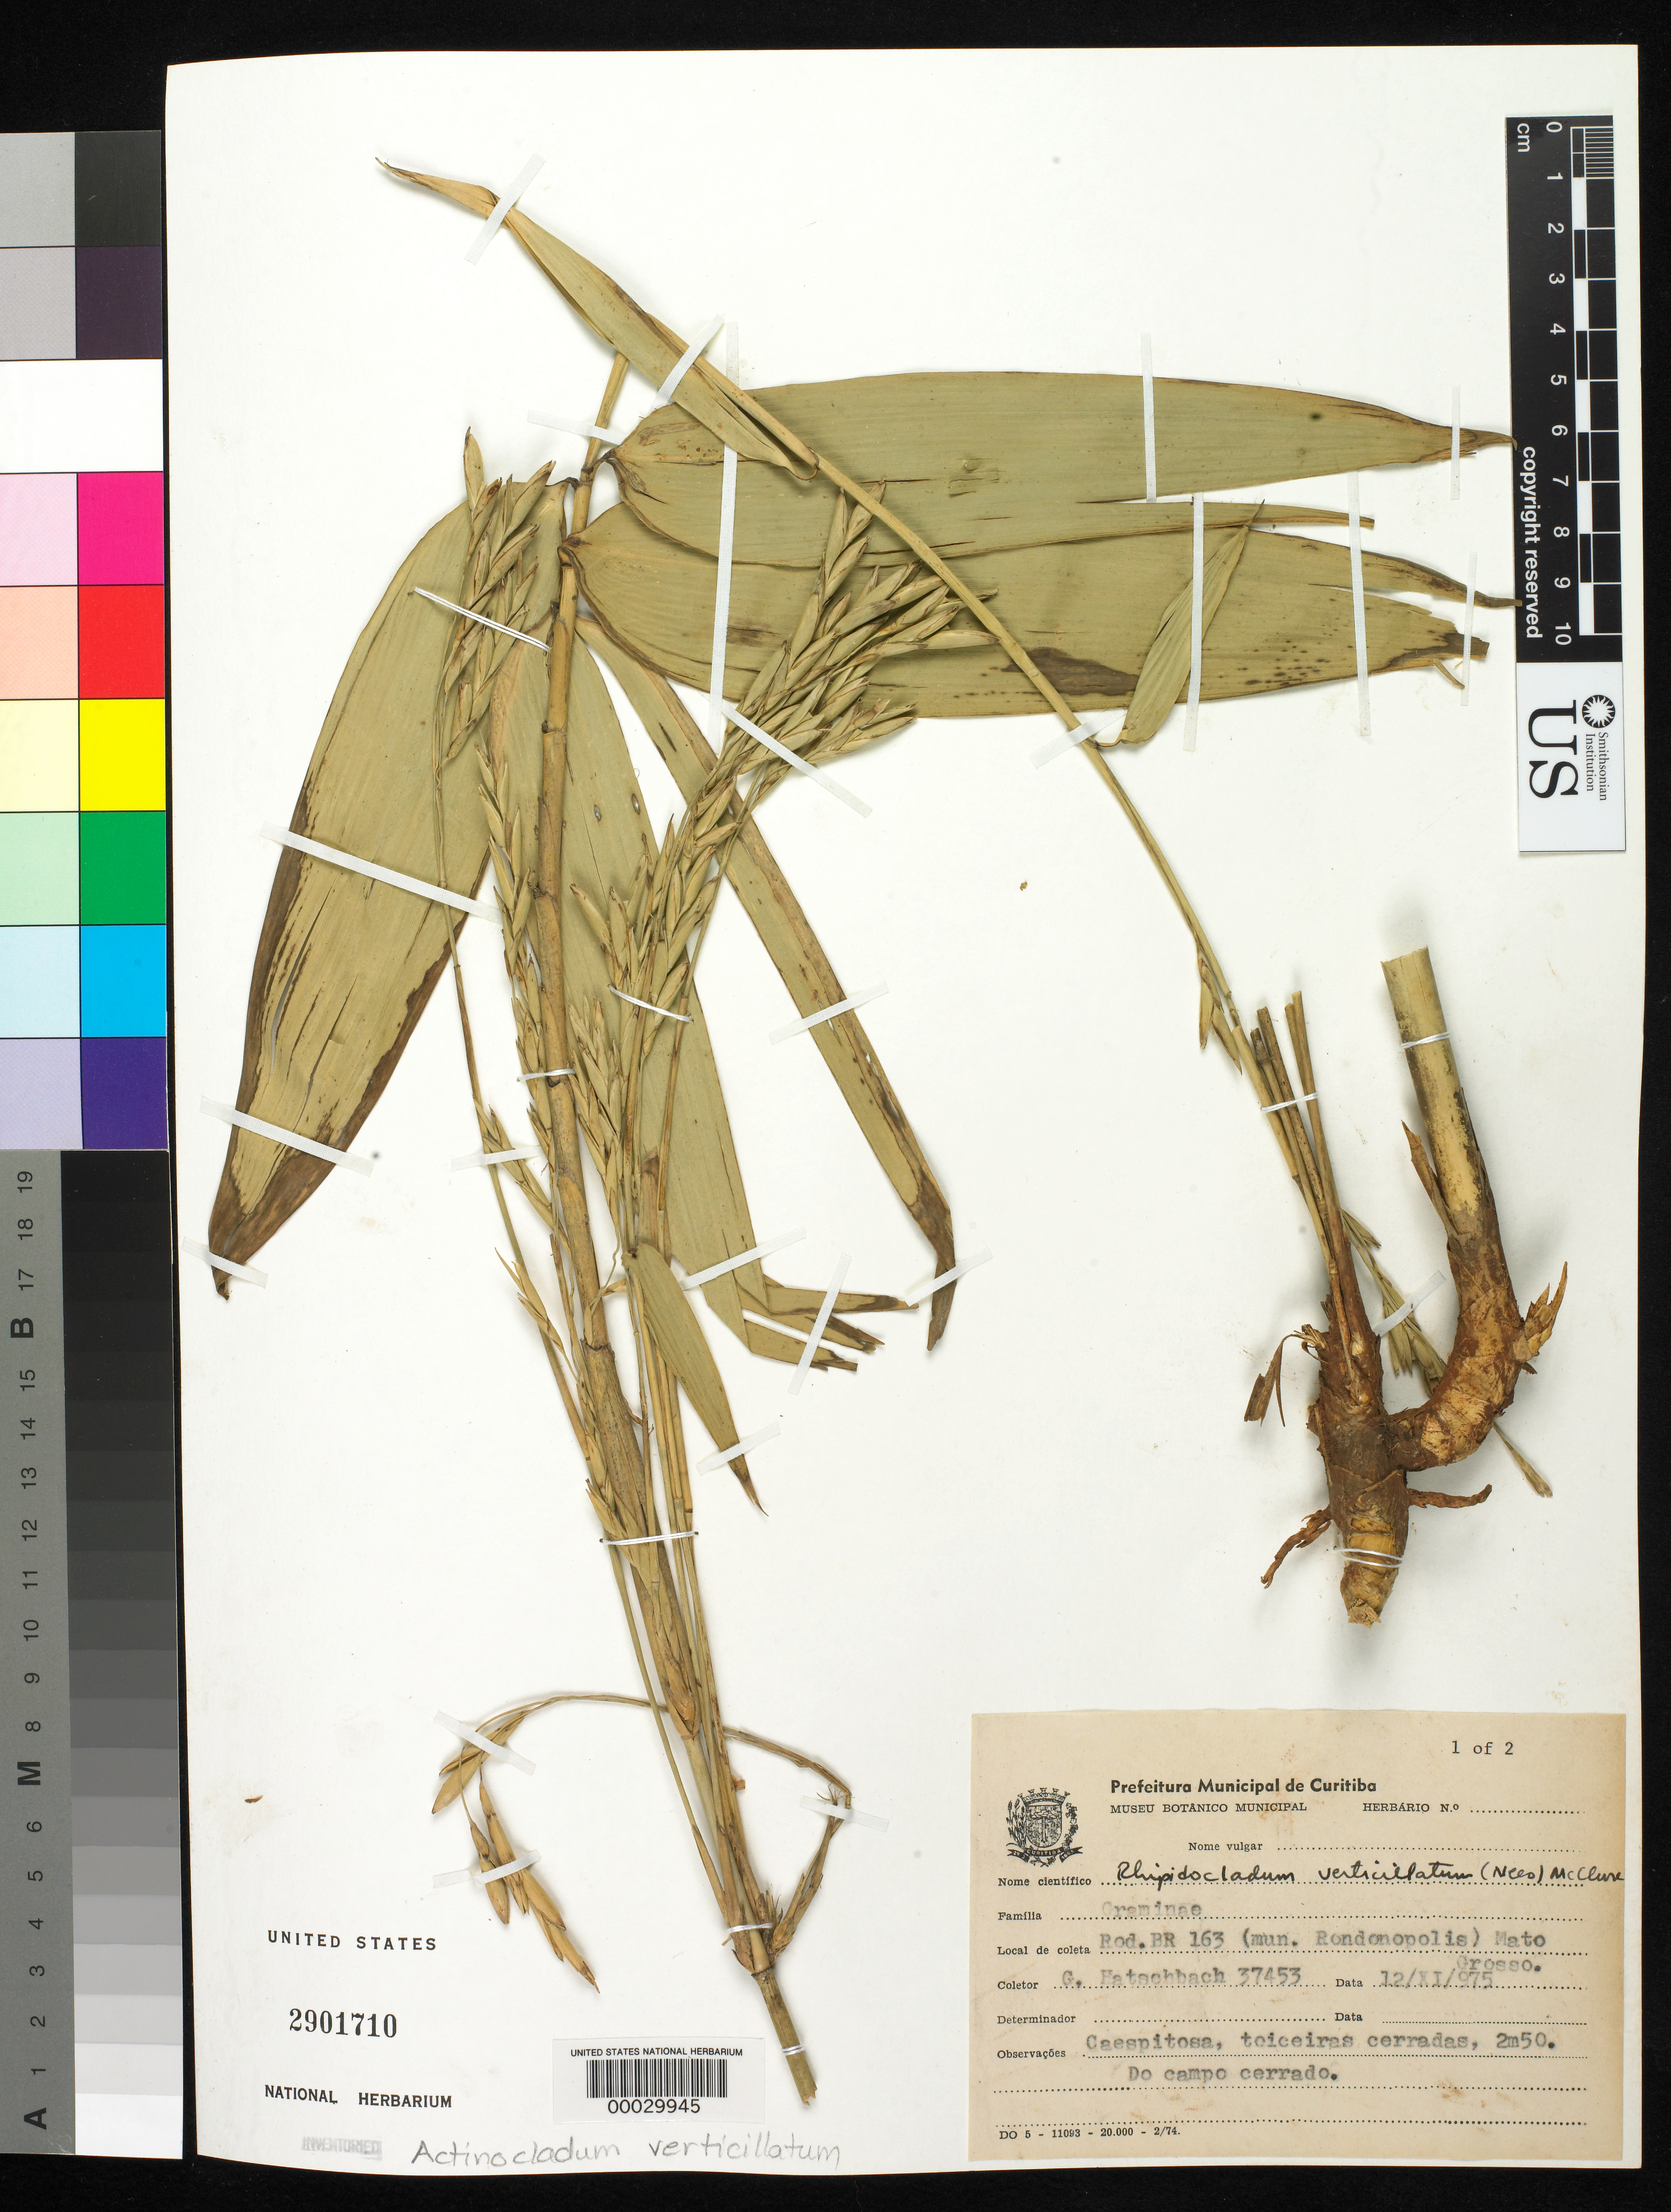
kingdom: Plantae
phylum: Tracheophyta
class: Liliopsida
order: Poales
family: Poaceae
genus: Actinocladum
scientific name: Actinocladum verticillatum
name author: (Nees) McClure ex Soderstr.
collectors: G. Hatschbach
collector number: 37453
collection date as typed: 12 Nov 1975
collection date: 1975-11-12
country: Brazil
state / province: Mato Grosso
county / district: Rondonópolis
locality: Rod. br 163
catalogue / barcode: US 2901710